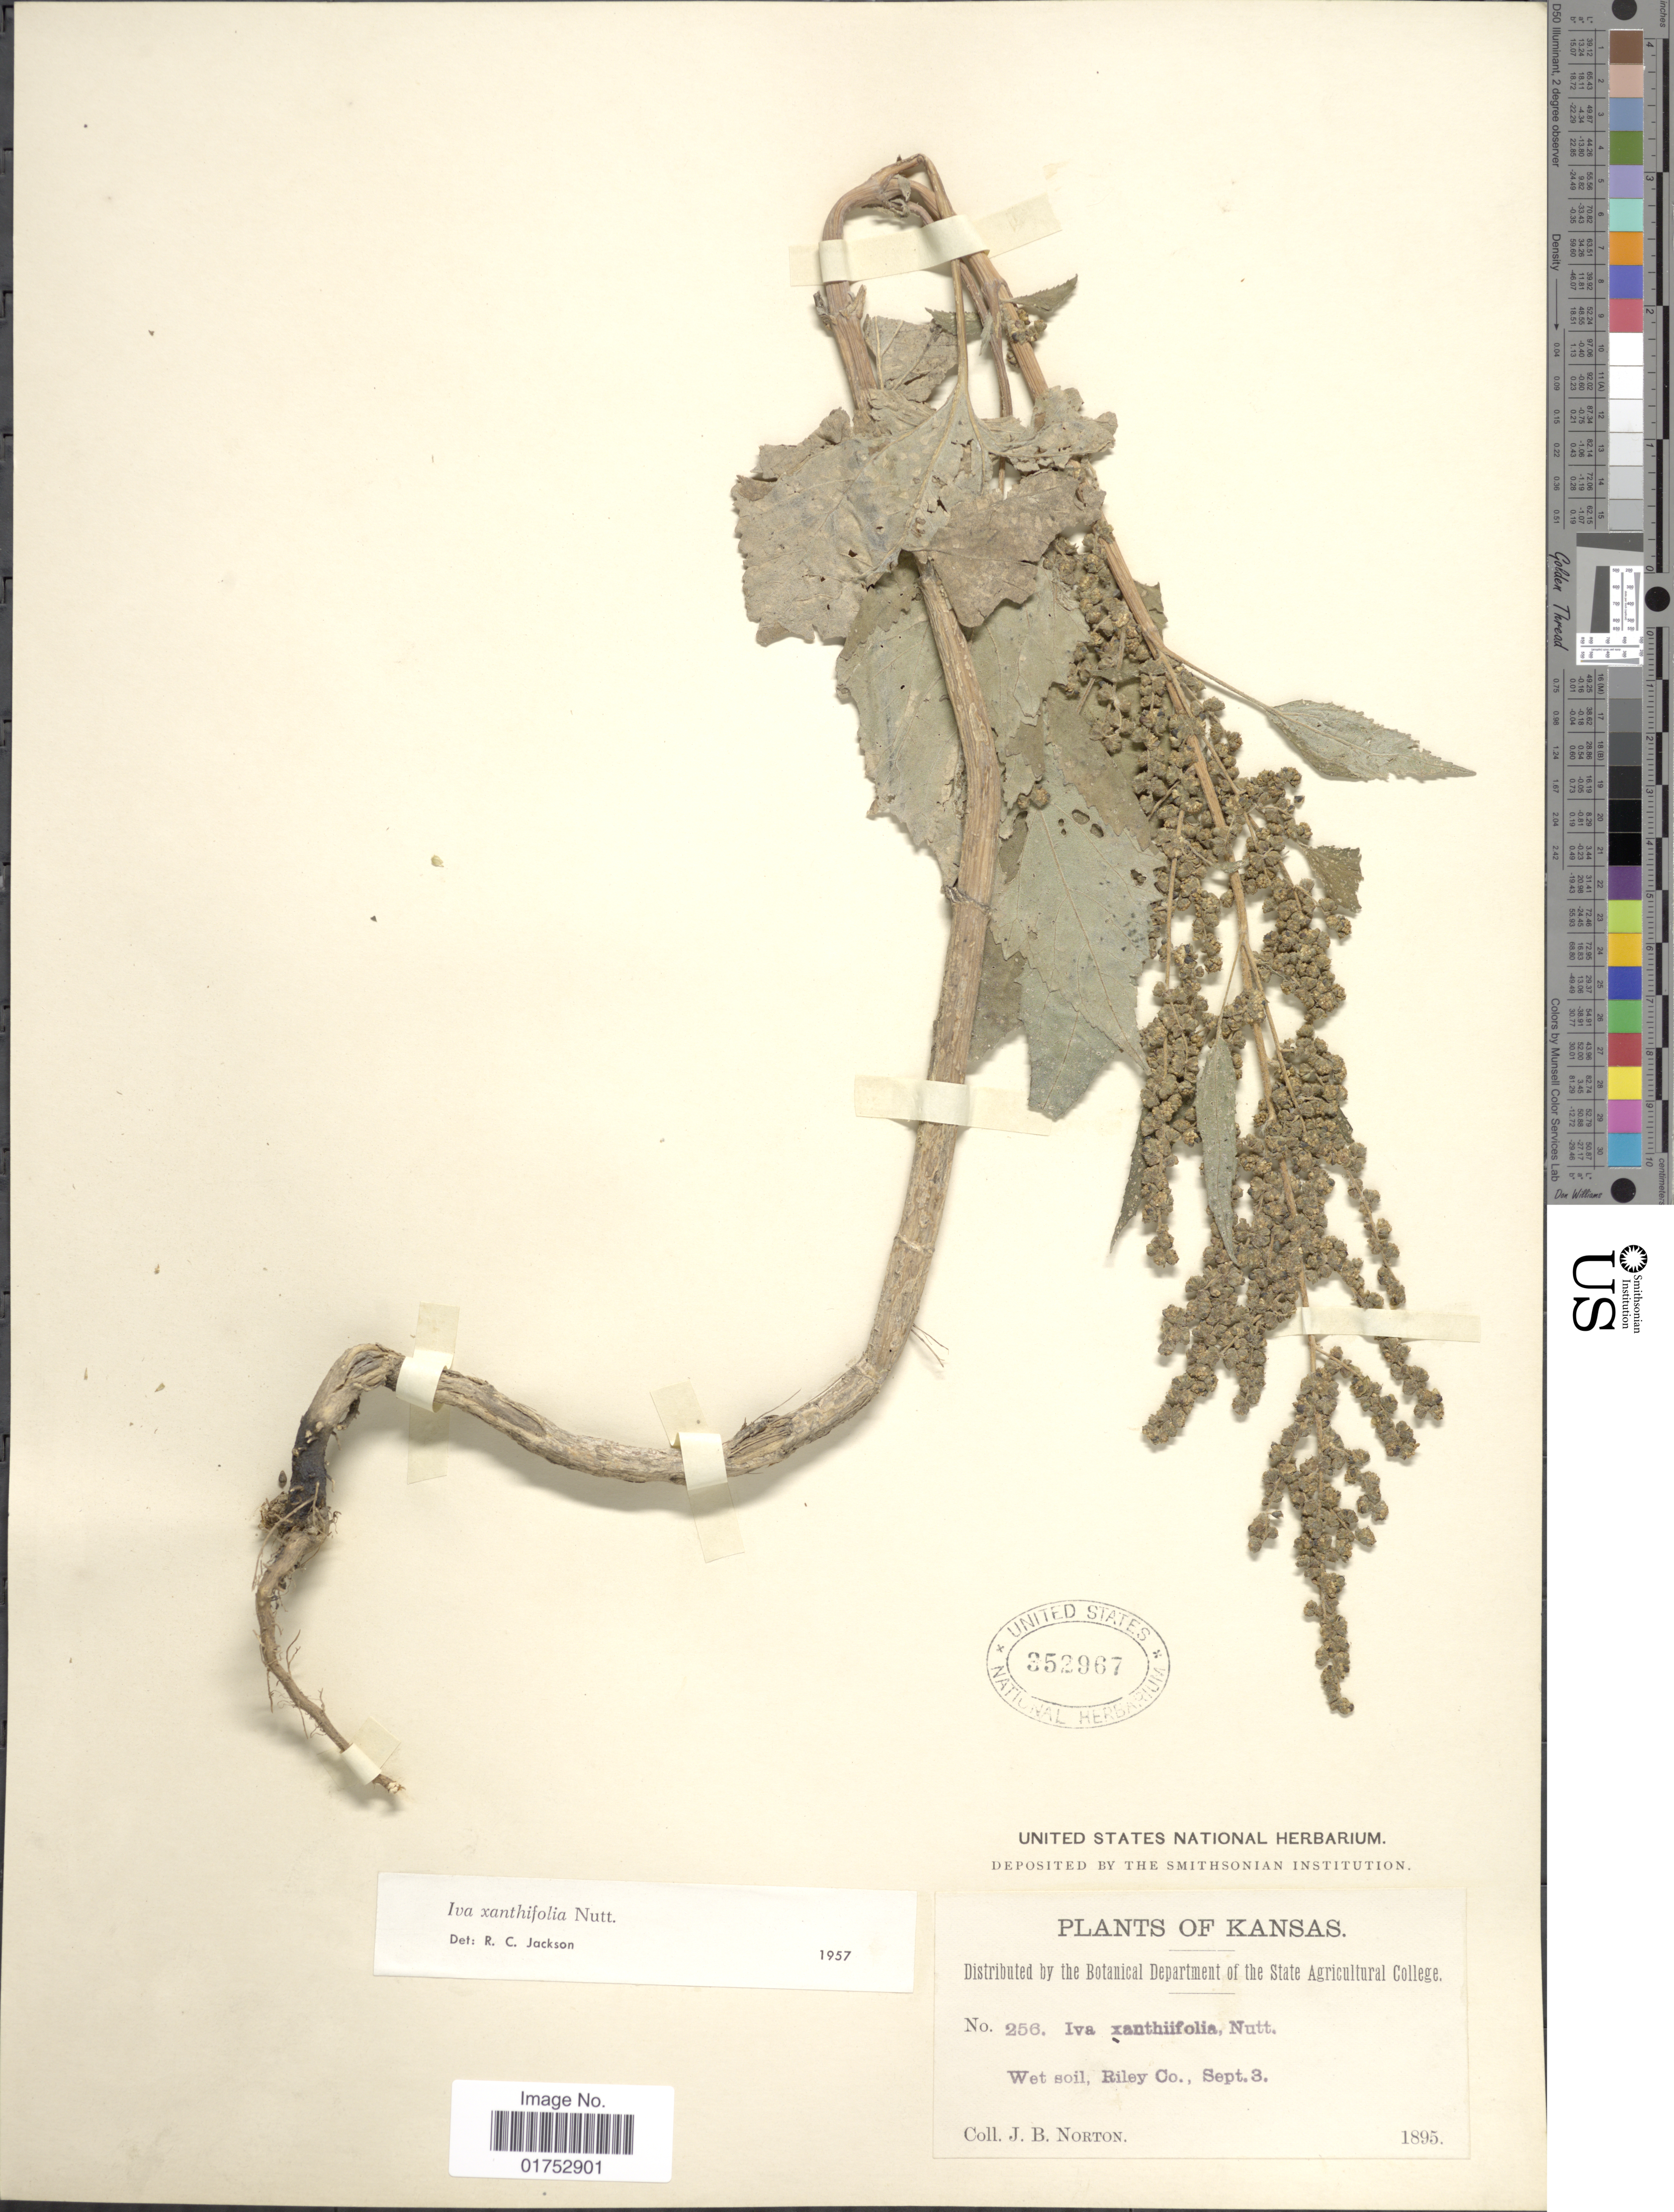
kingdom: Plantae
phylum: Tracheophyta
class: Magnoliopsida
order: Asterales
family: Asteraceae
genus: Iva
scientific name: Iva xanthifolia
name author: Nutt.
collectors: J. B. Norton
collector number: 256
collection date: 1895-09-03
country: United States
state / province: Kansas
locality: Riley Co.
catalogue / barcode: US 352967